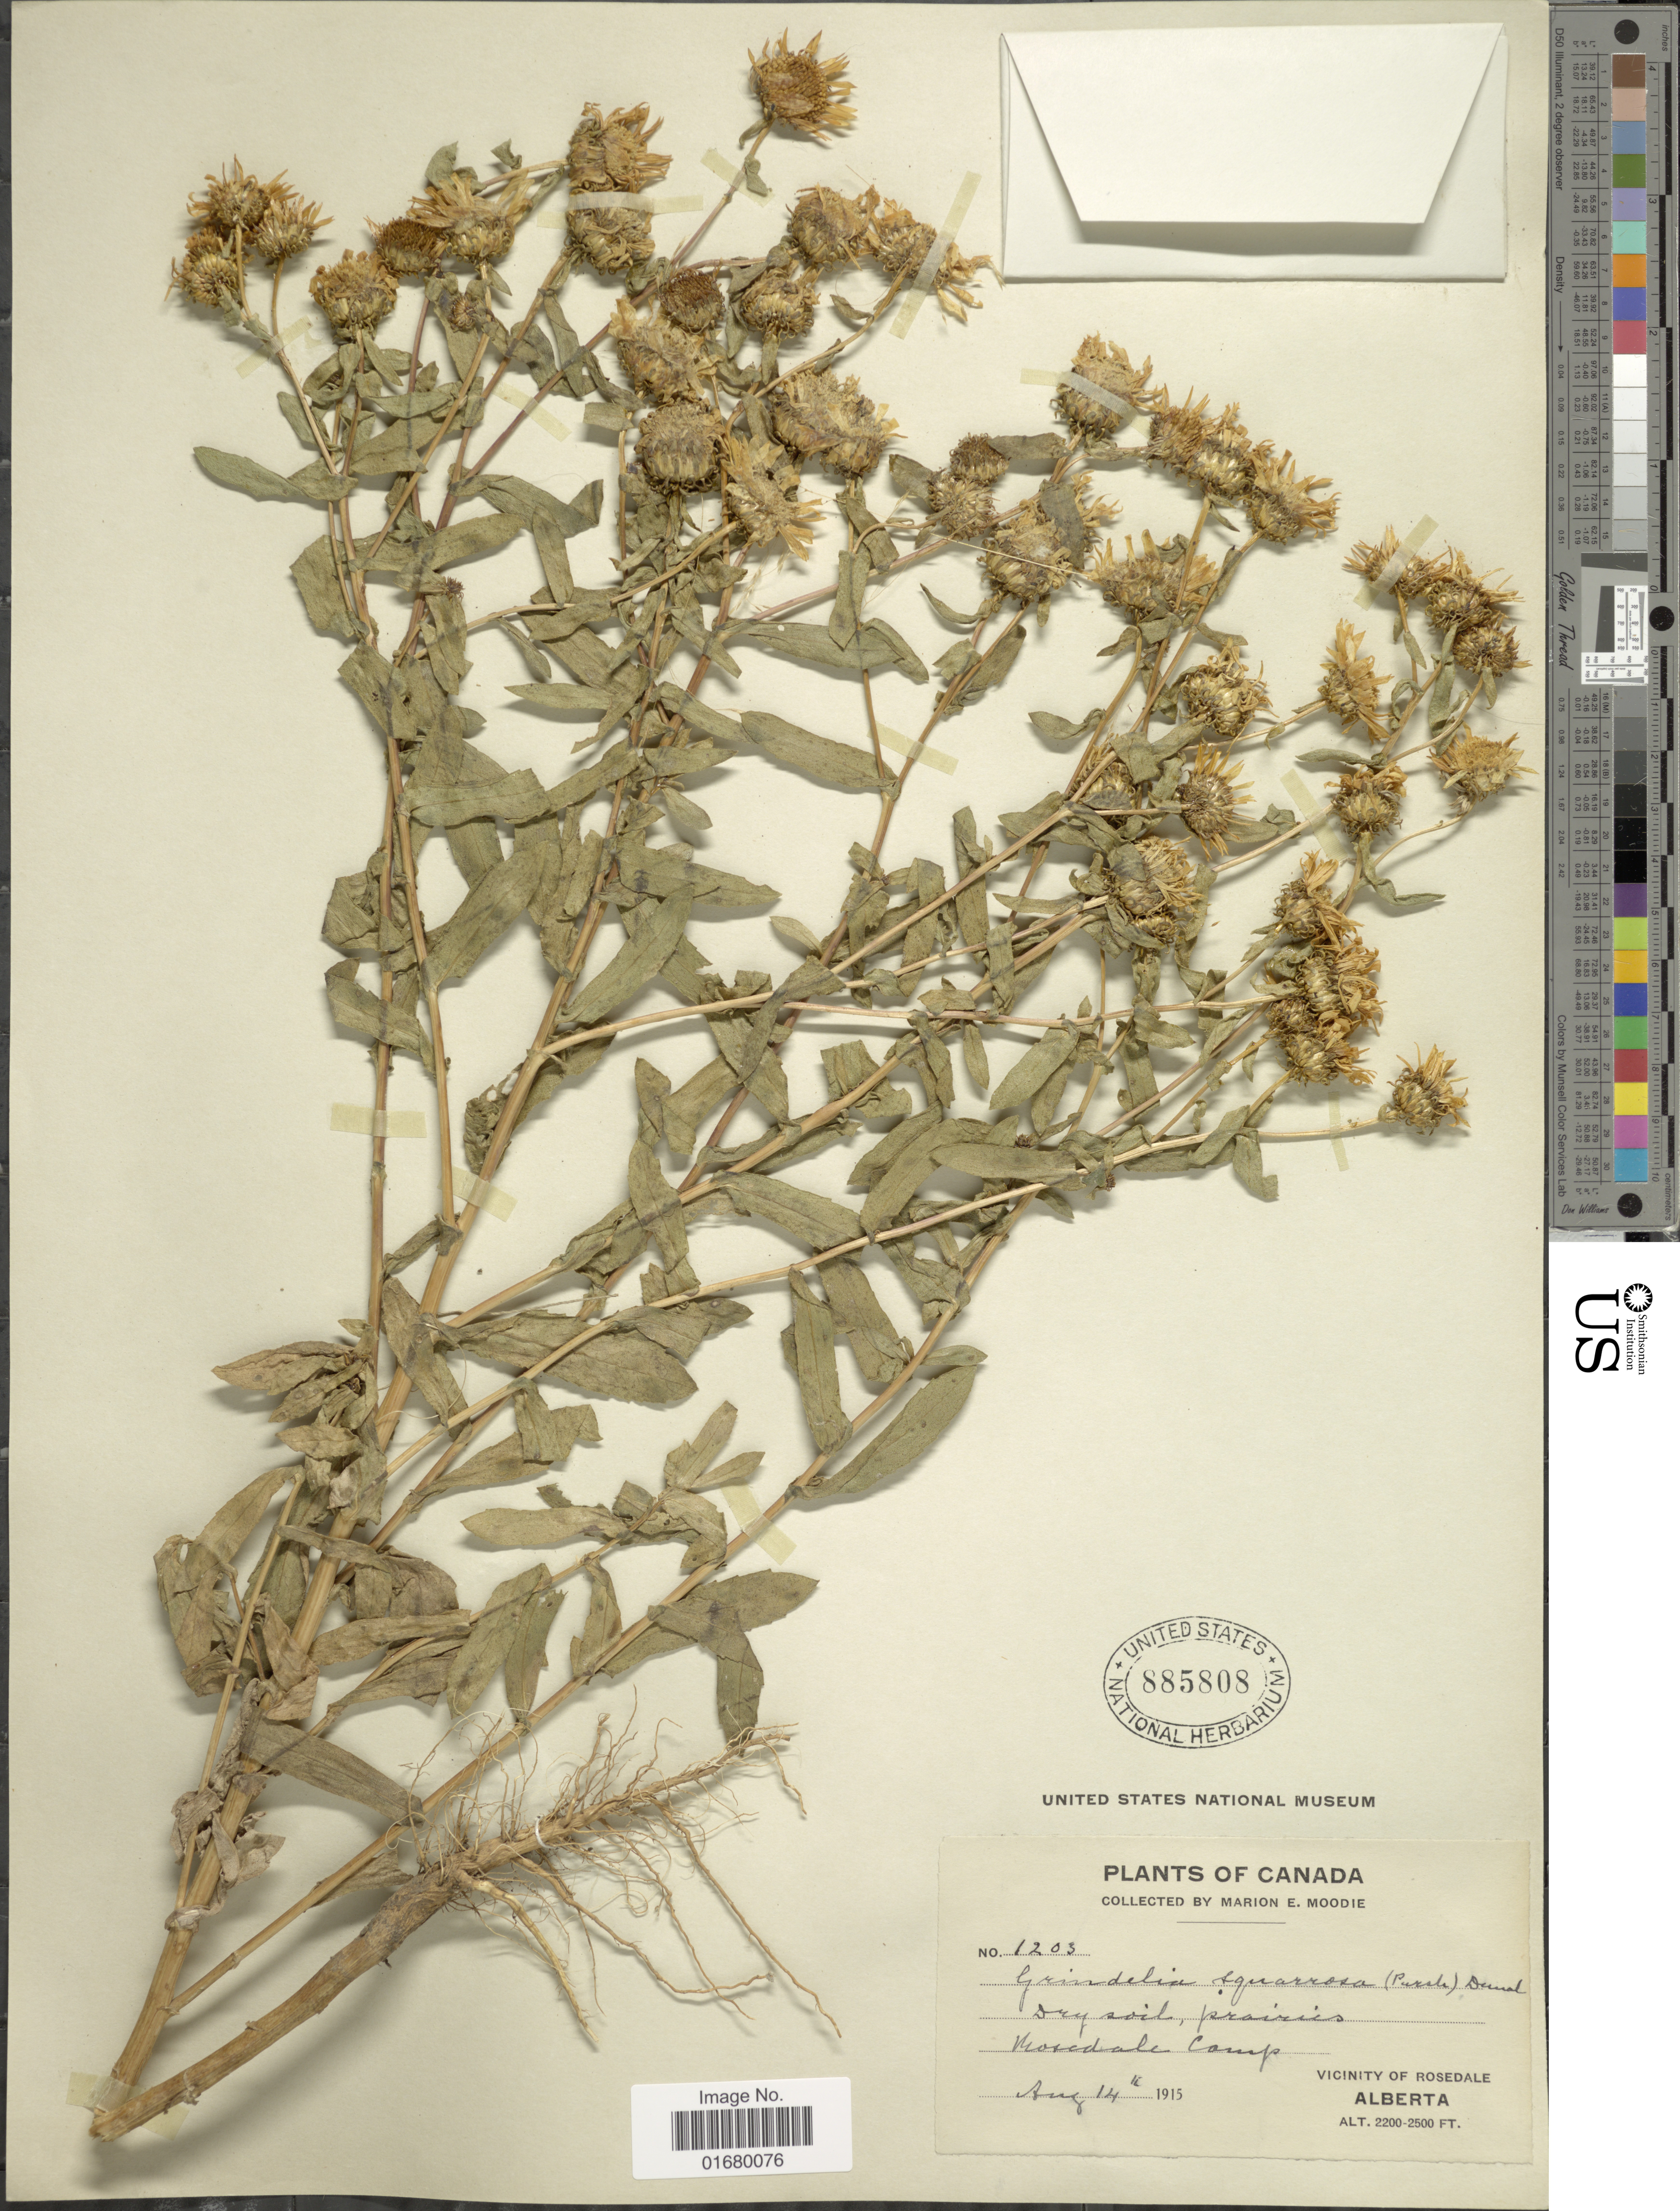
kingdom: Plantae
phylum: Tracheophyta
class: Magnoliopsida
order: Asterales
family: Asteraceae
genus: Grindelia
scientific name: Grindelia perennis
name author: A. Nelson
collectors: M. E. Moodie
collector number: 1203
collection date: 1915-08-14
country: Canada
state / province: Alberta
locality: Vicinity of Rosedale. Rosedale Camp.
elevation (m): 671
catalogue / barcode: US 885808